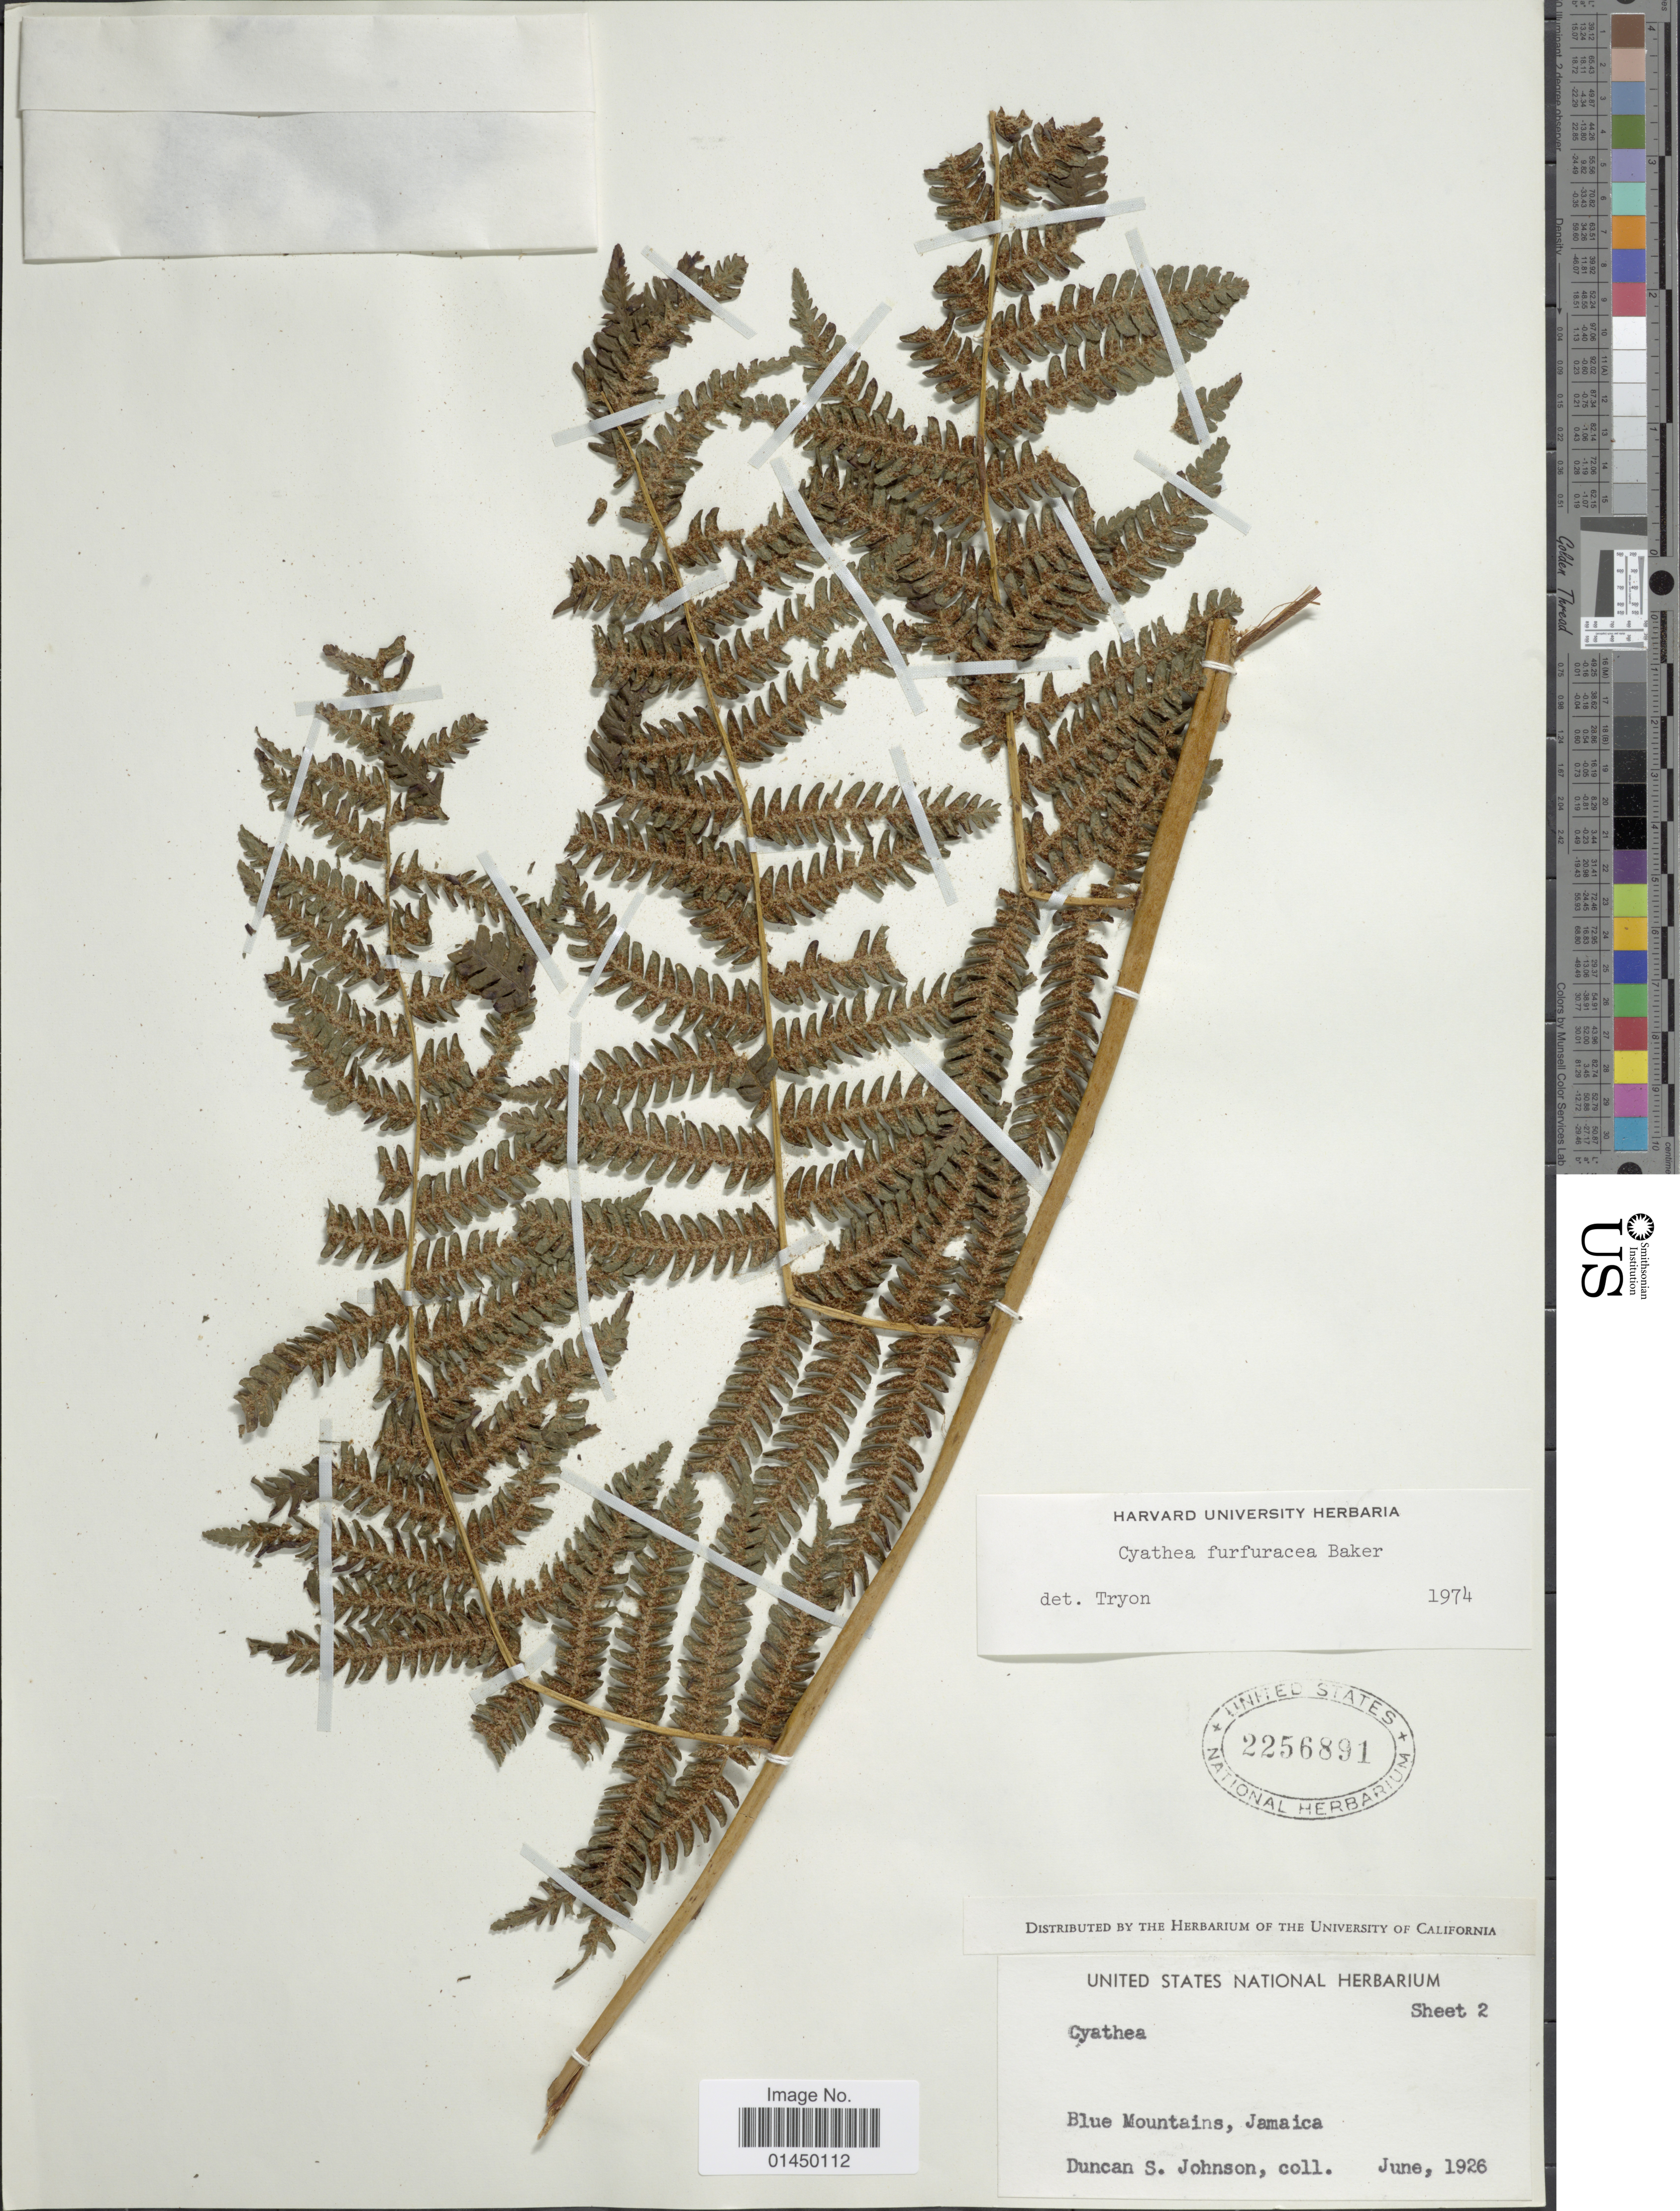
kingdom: Plantae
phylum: Tracheophyta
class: Polypodiopsida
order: Cyatheales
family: Cyatheaceae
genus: Cyathea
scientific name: Cyathea furfuracea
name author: Christ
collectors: D. S. Johnson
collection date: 1926-06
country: Jamaica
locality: Blue Mountains, Jamaica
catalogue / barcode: US 2256891